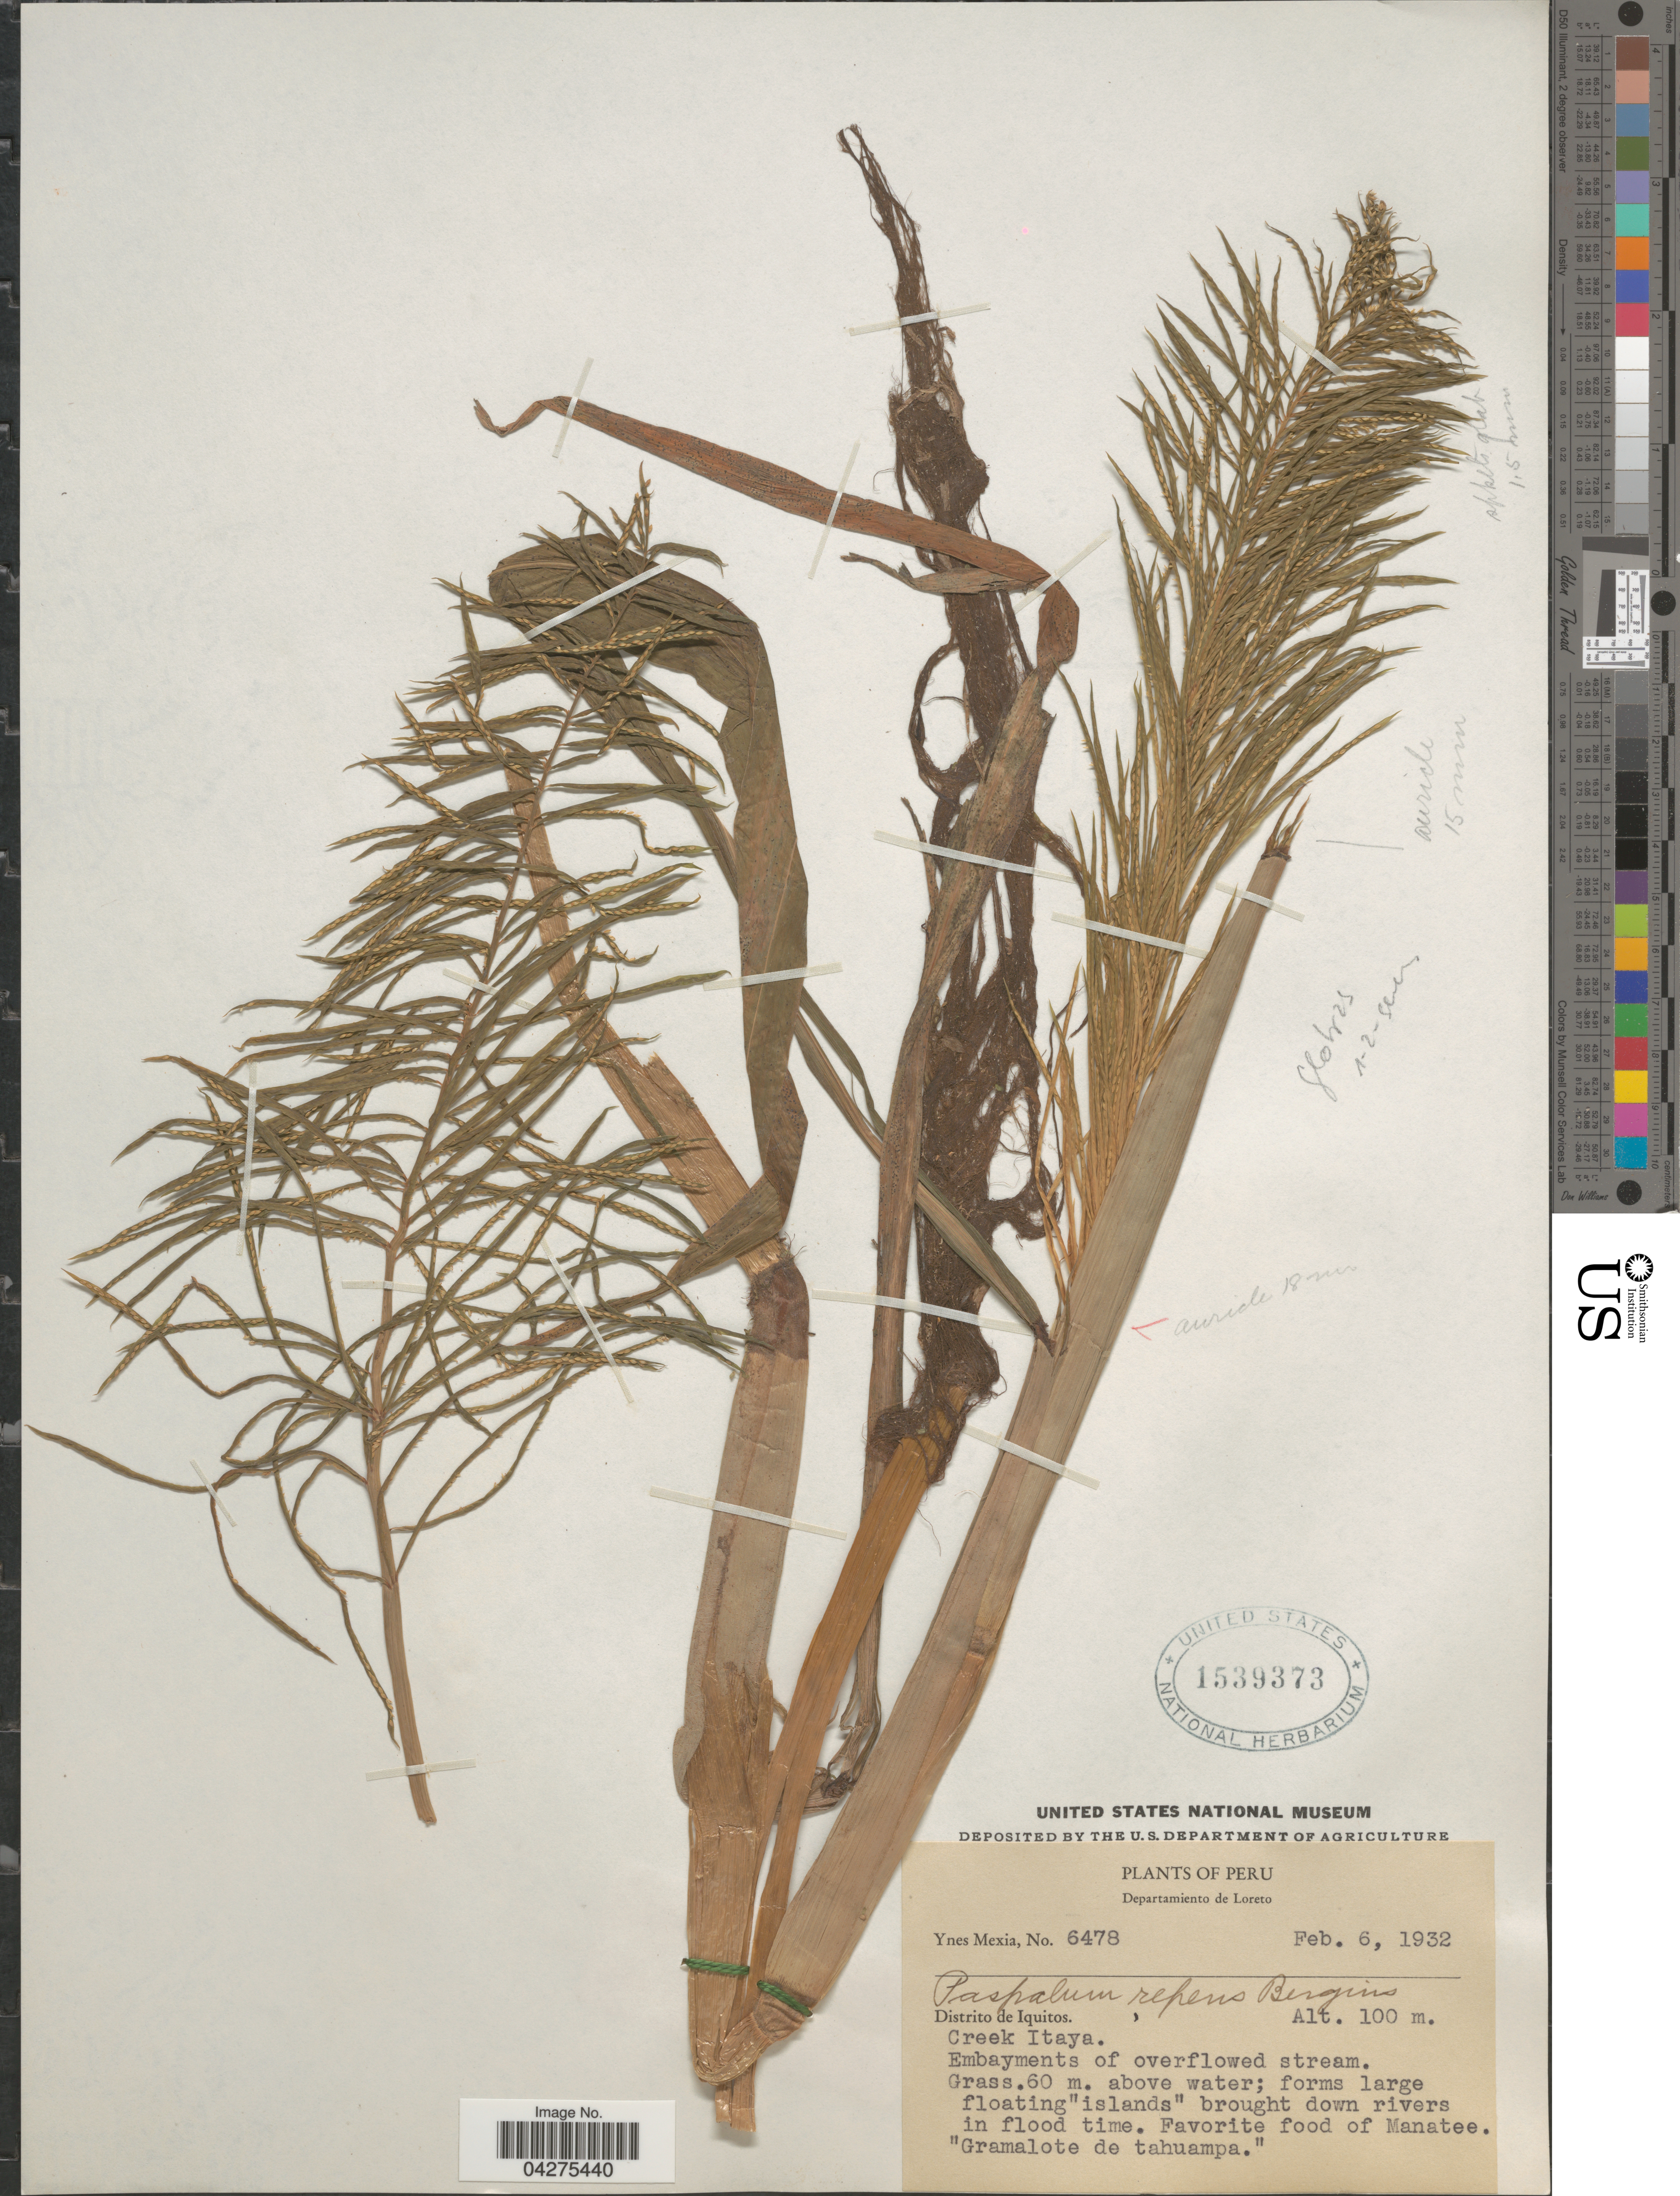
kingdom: Plantae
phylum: Tracheophyta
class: Liliopsida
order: Poales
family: Poaceae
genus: Paspalum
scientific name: Paspalum repens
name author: P.J. Bergius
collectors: Y. Mexia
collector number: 6478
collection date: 1932-02-06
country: Peru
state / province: Loreto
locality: Departamento de Loreto. Distrito de Iquitos. Creek Itaya.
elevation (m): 100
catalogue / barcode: US 1539373